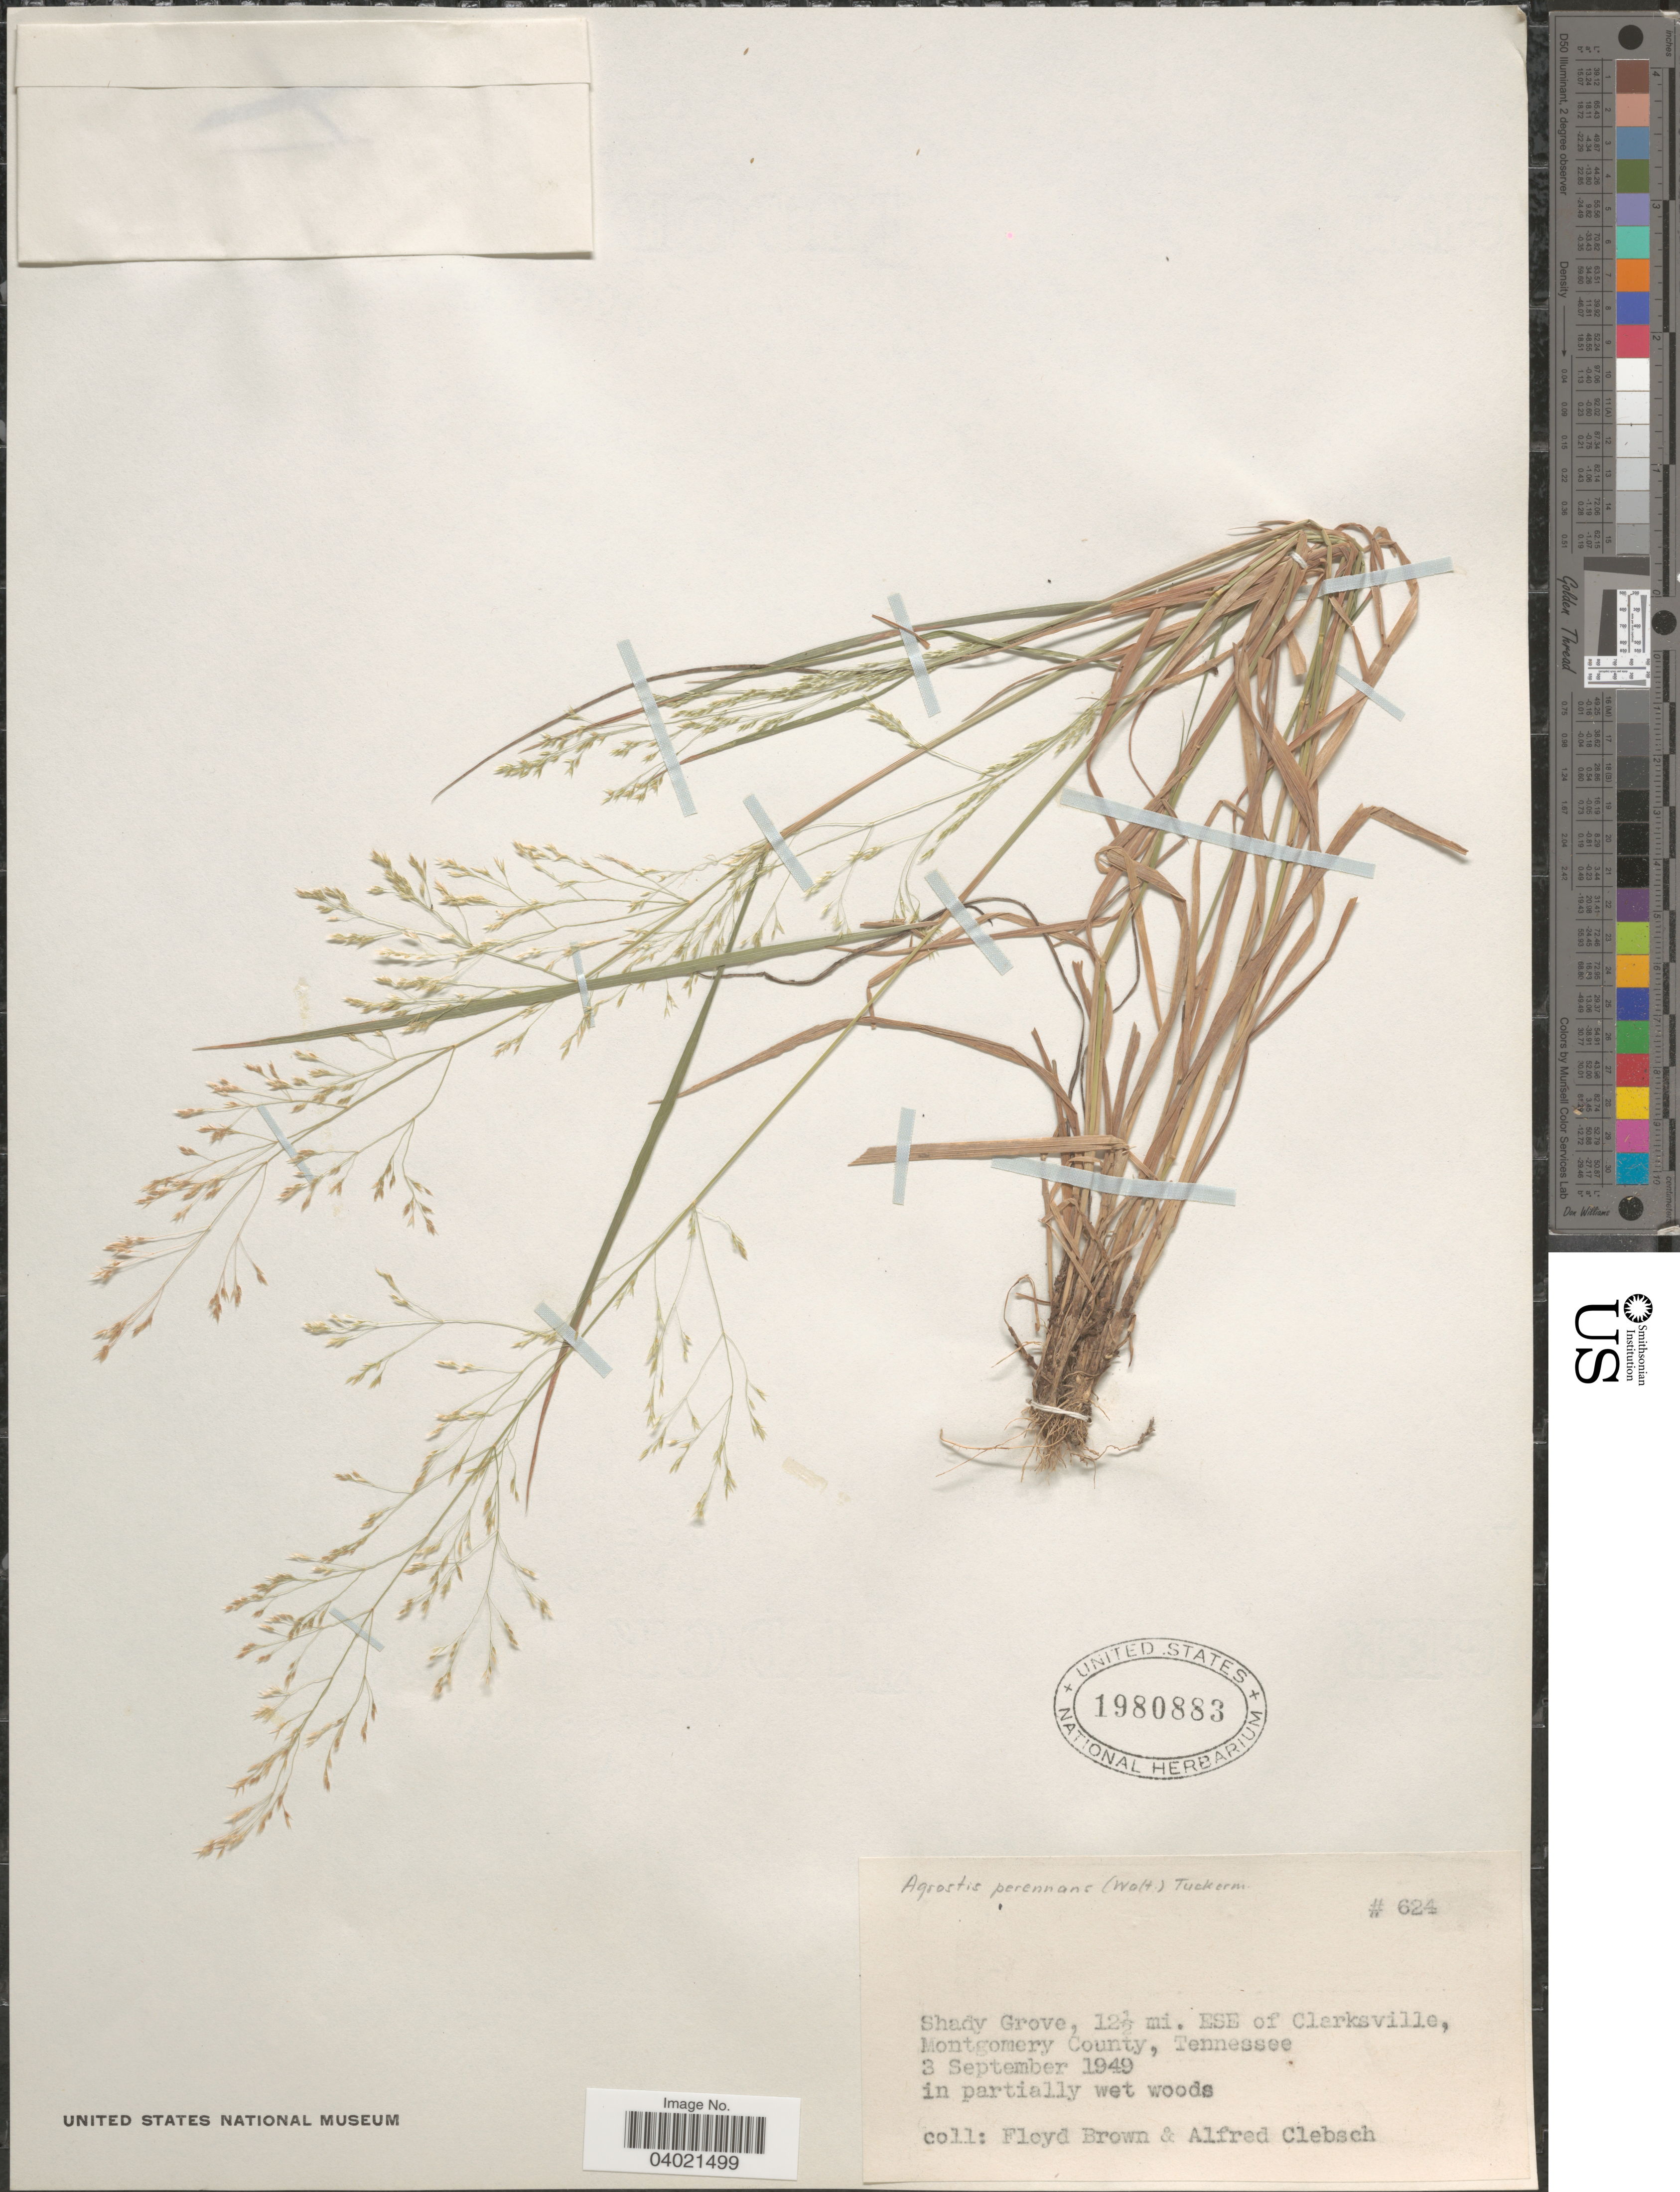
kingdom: Plantae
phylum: Tracheophyta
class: Liliopsida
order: Poales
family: Poaceae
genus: Agrostis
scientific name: Agrostis perennans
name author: (Walter) Tuck.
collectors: F. Brown & A. Clebsch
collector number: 624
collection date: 1949-09-03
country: United States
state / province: Tennessee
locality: Shady Grove, 12½ mi. ESE of Clarksville, Montgomery County.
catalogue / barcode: US 1980883